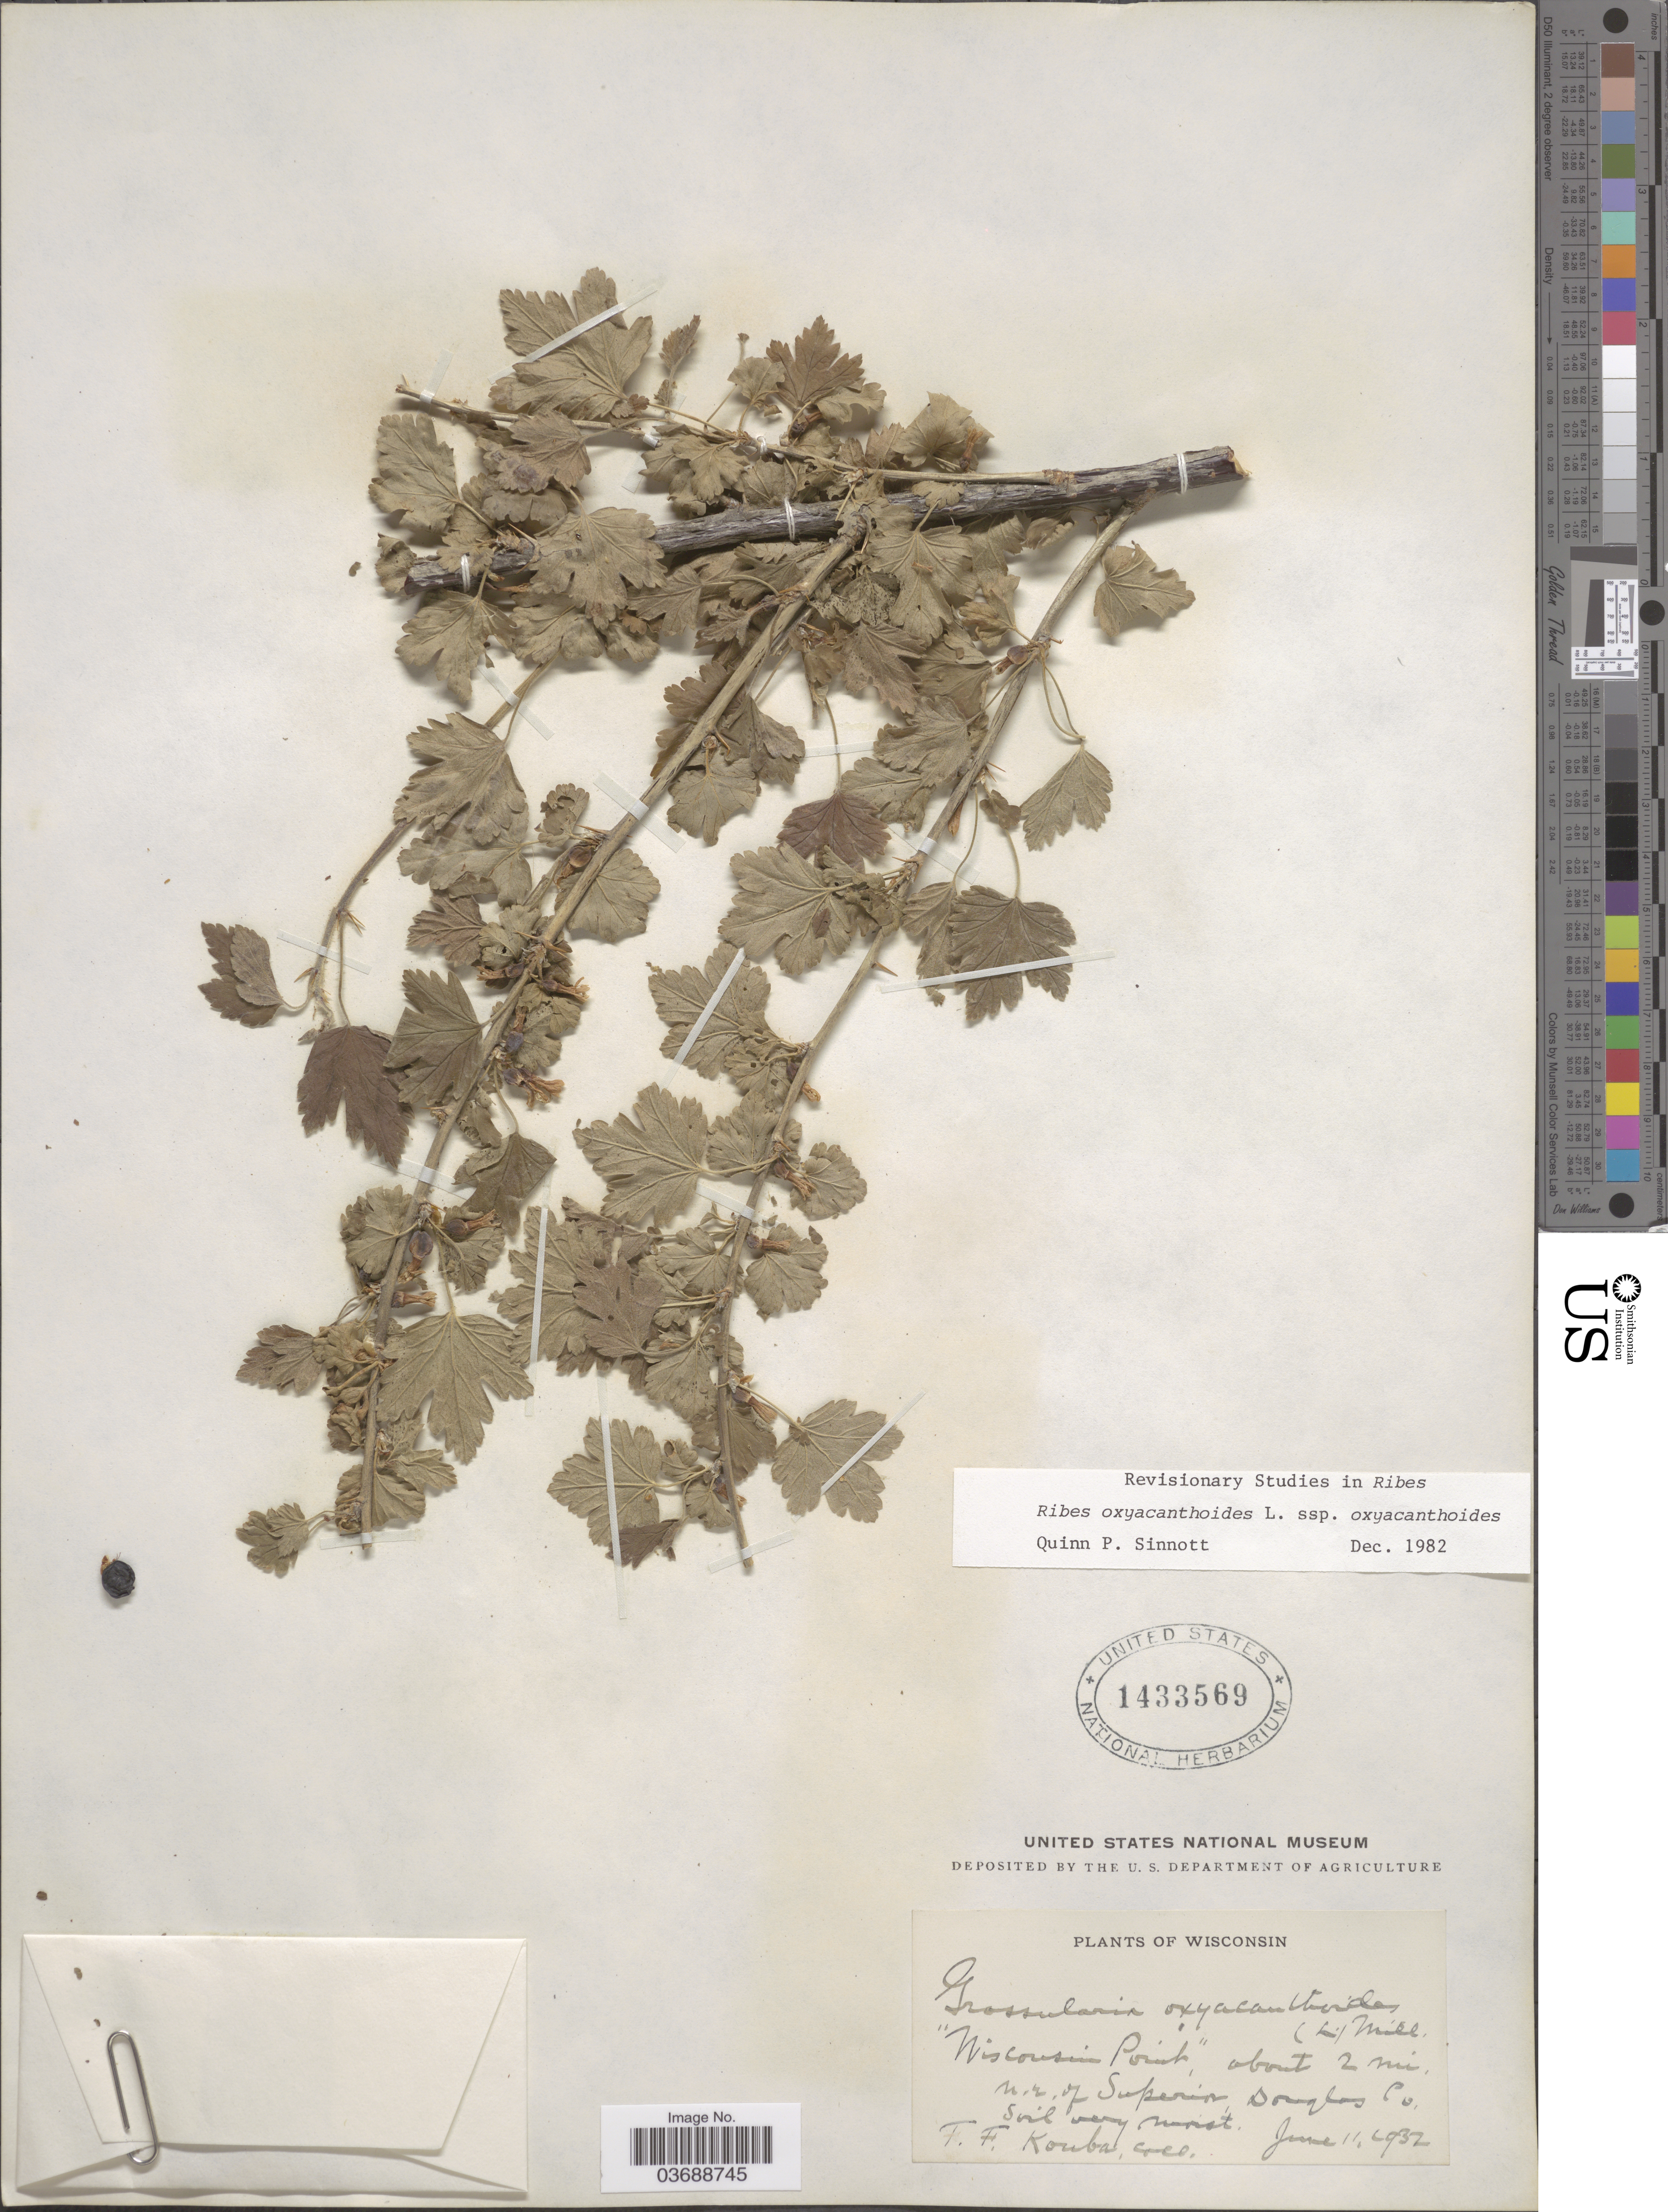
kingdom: Plantae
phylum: Tracheophyta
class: Magnoliopsida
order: Saxifragales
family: Grossulariaceae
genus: Ribes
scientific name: Ribes oxyacanthoides subsp. oxyacanthoides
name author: L.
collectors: T. Kouba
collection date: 1932-06-11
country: United States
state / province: Wisconsin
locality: Wisconsin Point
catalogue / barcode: US 1433569